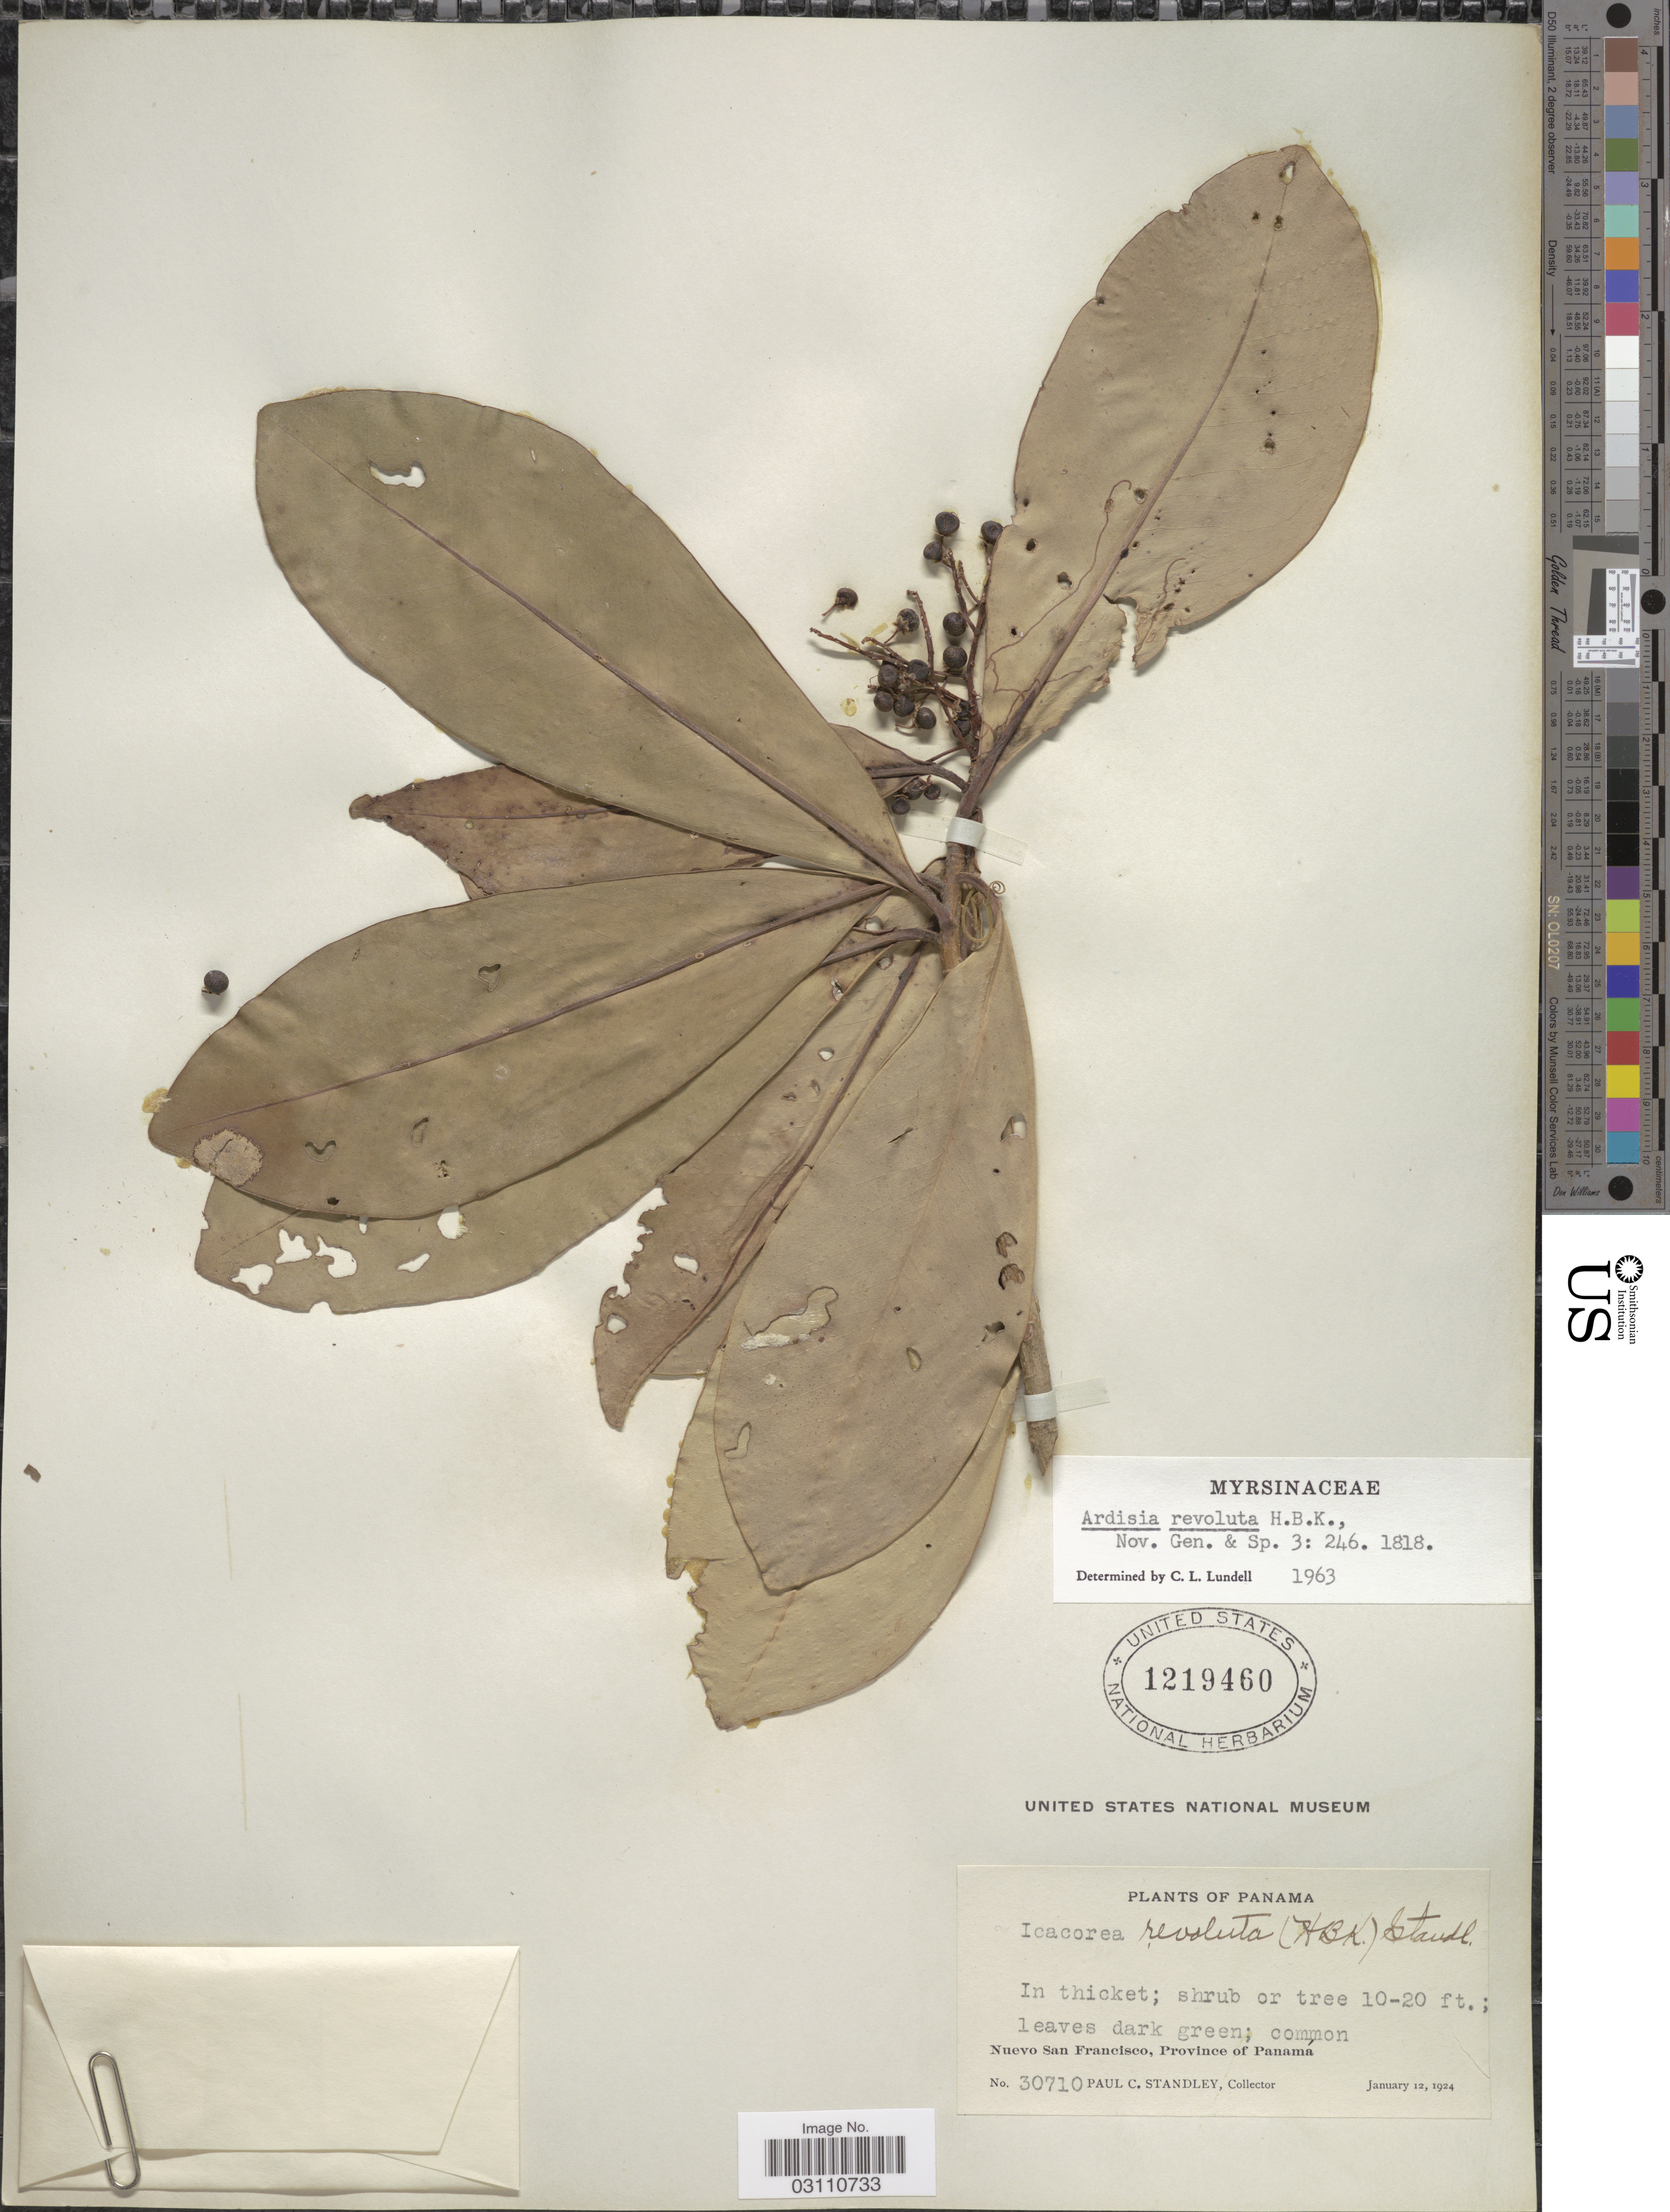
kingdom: Plantae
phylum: Tracheophyta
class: Magnoliopsida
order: Ericales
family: Primulaceae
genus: Ardisia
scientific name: Ardisia revoluta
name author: Kunth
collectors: P. C. Standley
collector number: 30710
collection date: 1924-01-12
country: Panama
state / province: Panamá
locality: Nuevo San Francisco.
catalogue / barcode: US 1219460